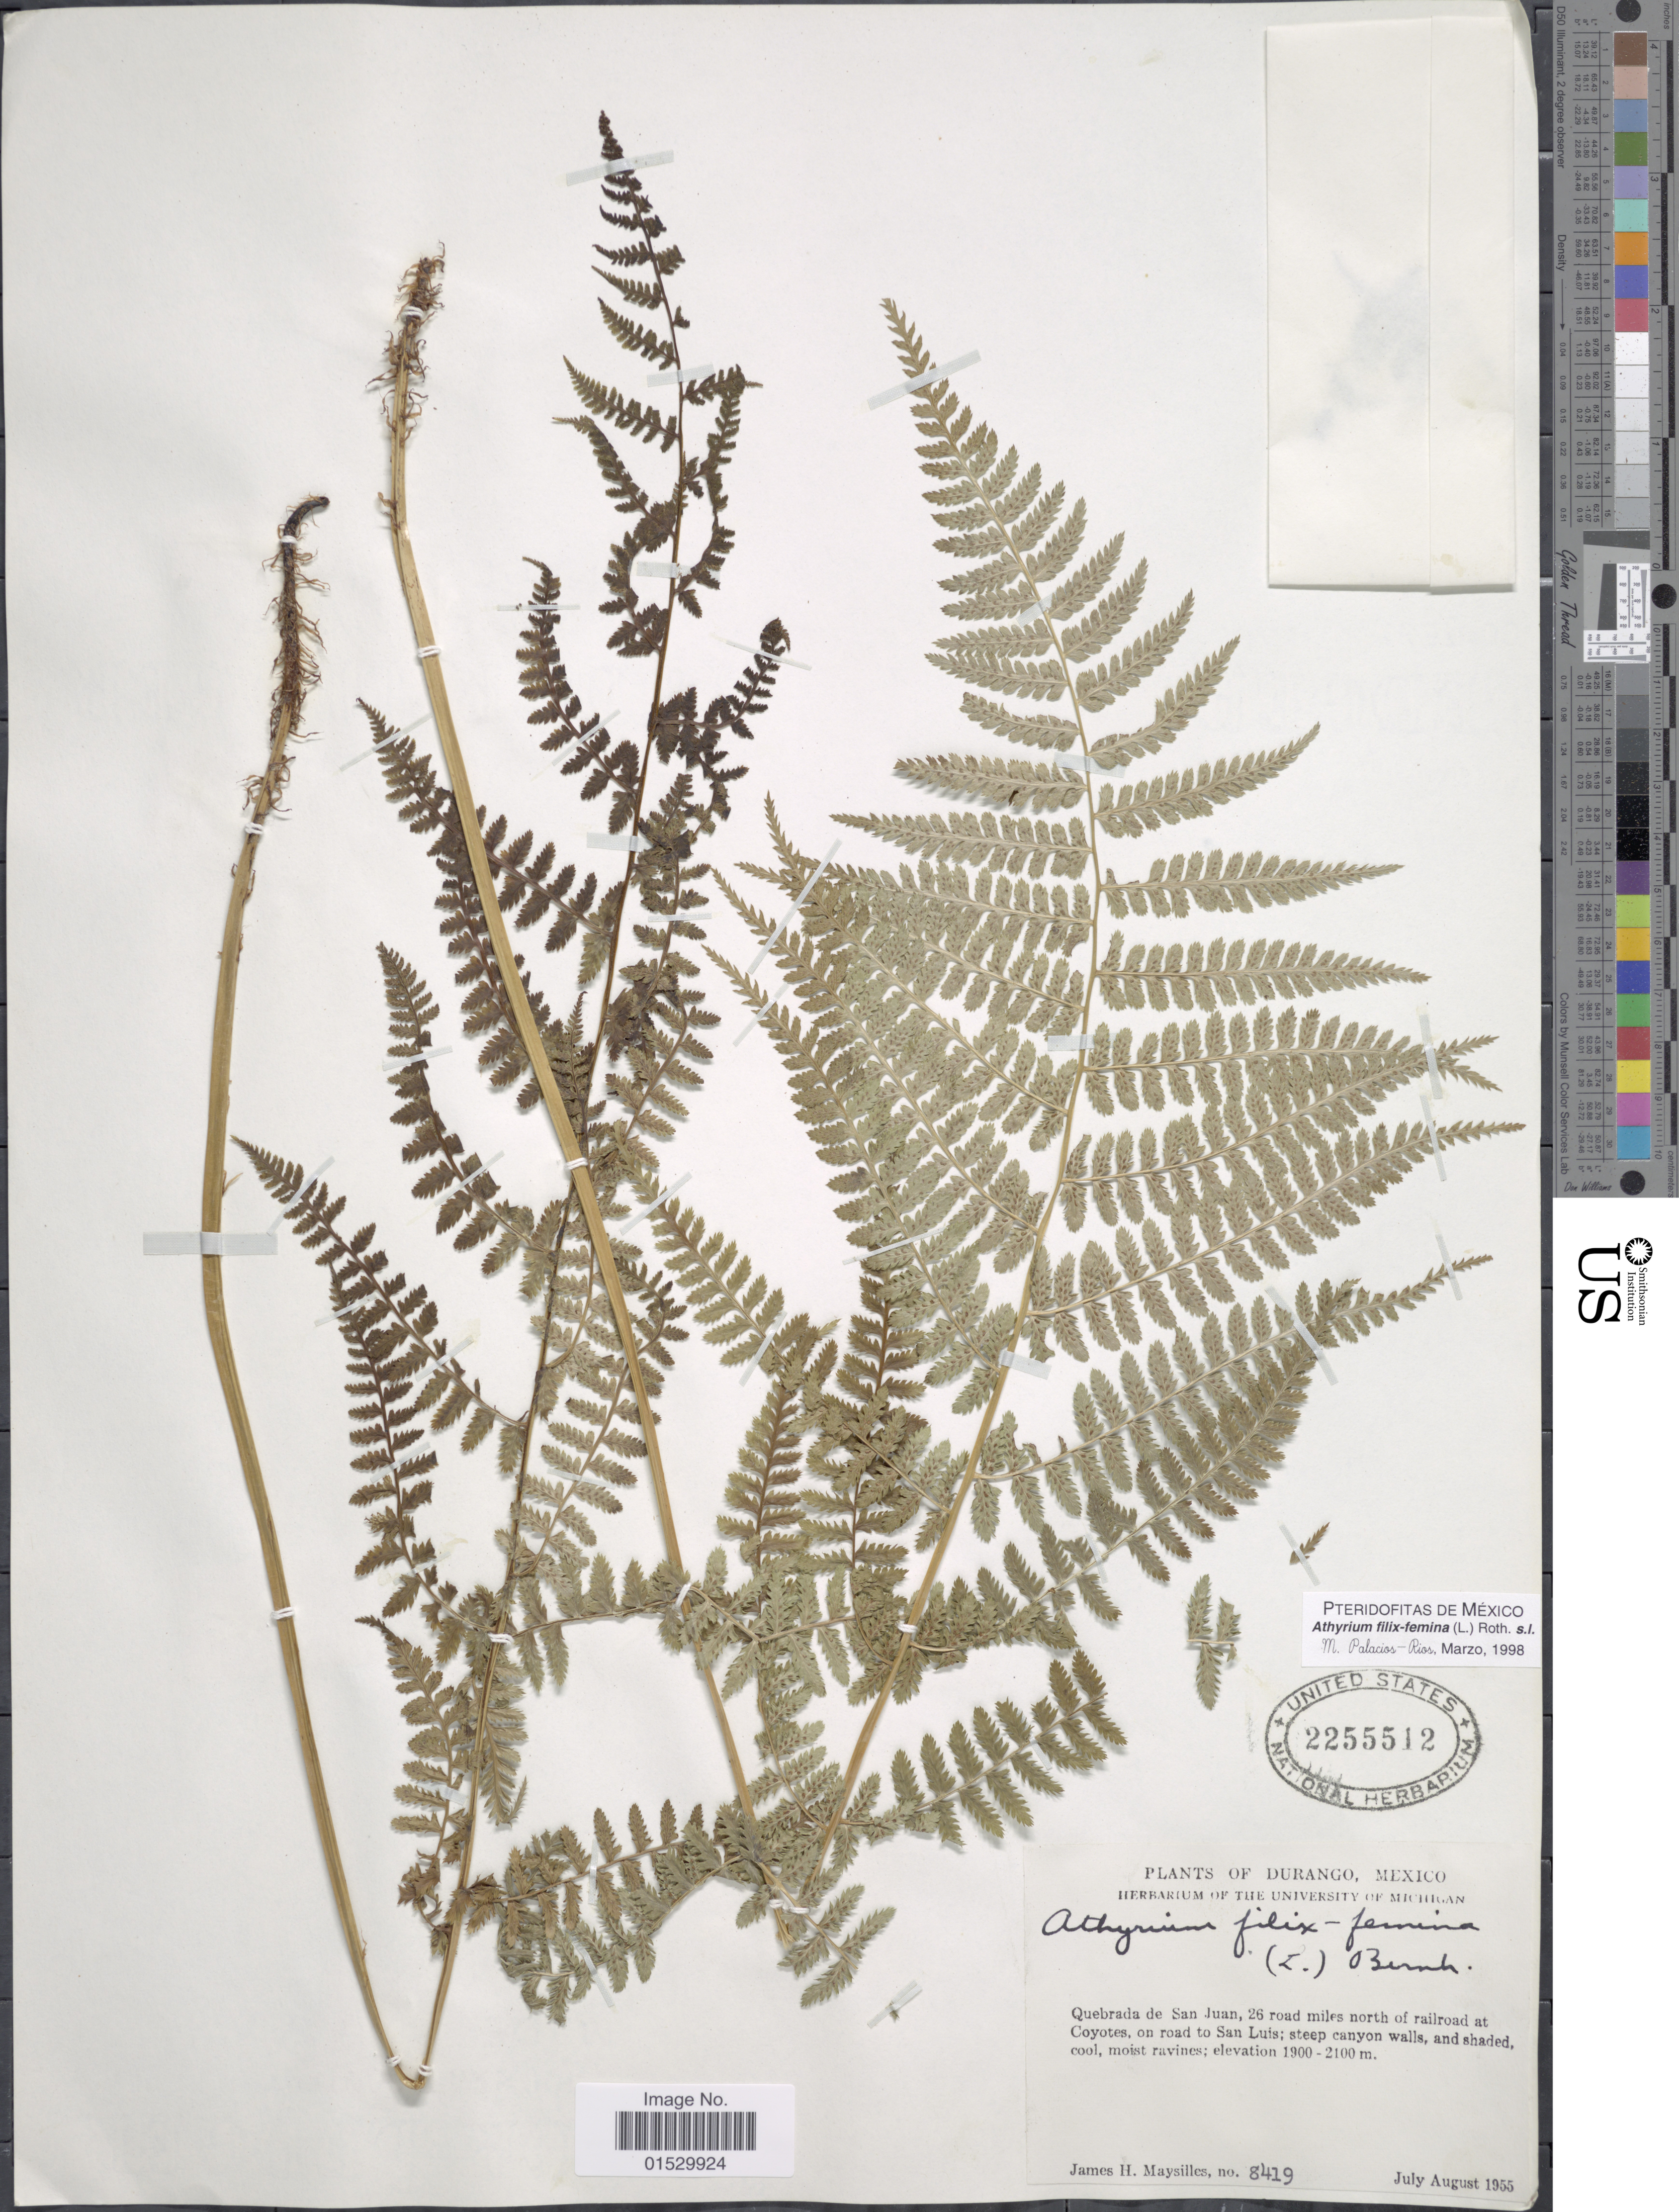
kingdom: Plantae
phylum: Tracheophyta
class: Polypodiopsida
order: Polypodiales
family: Athyriaceae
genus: Athyrium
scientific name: Athyrium bourgeaui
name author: E. Fourn.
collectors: J. Maysilles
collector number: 8419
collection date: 1955-07/1955-08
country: Mexico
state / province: Durango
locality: Quebrada de San Juan, 26 road miles north of railroad at Coyotes, on road to San Luis; steep canyon walls, and shaded, cool, moist ravines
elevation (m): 1900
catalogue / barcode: US 2255512